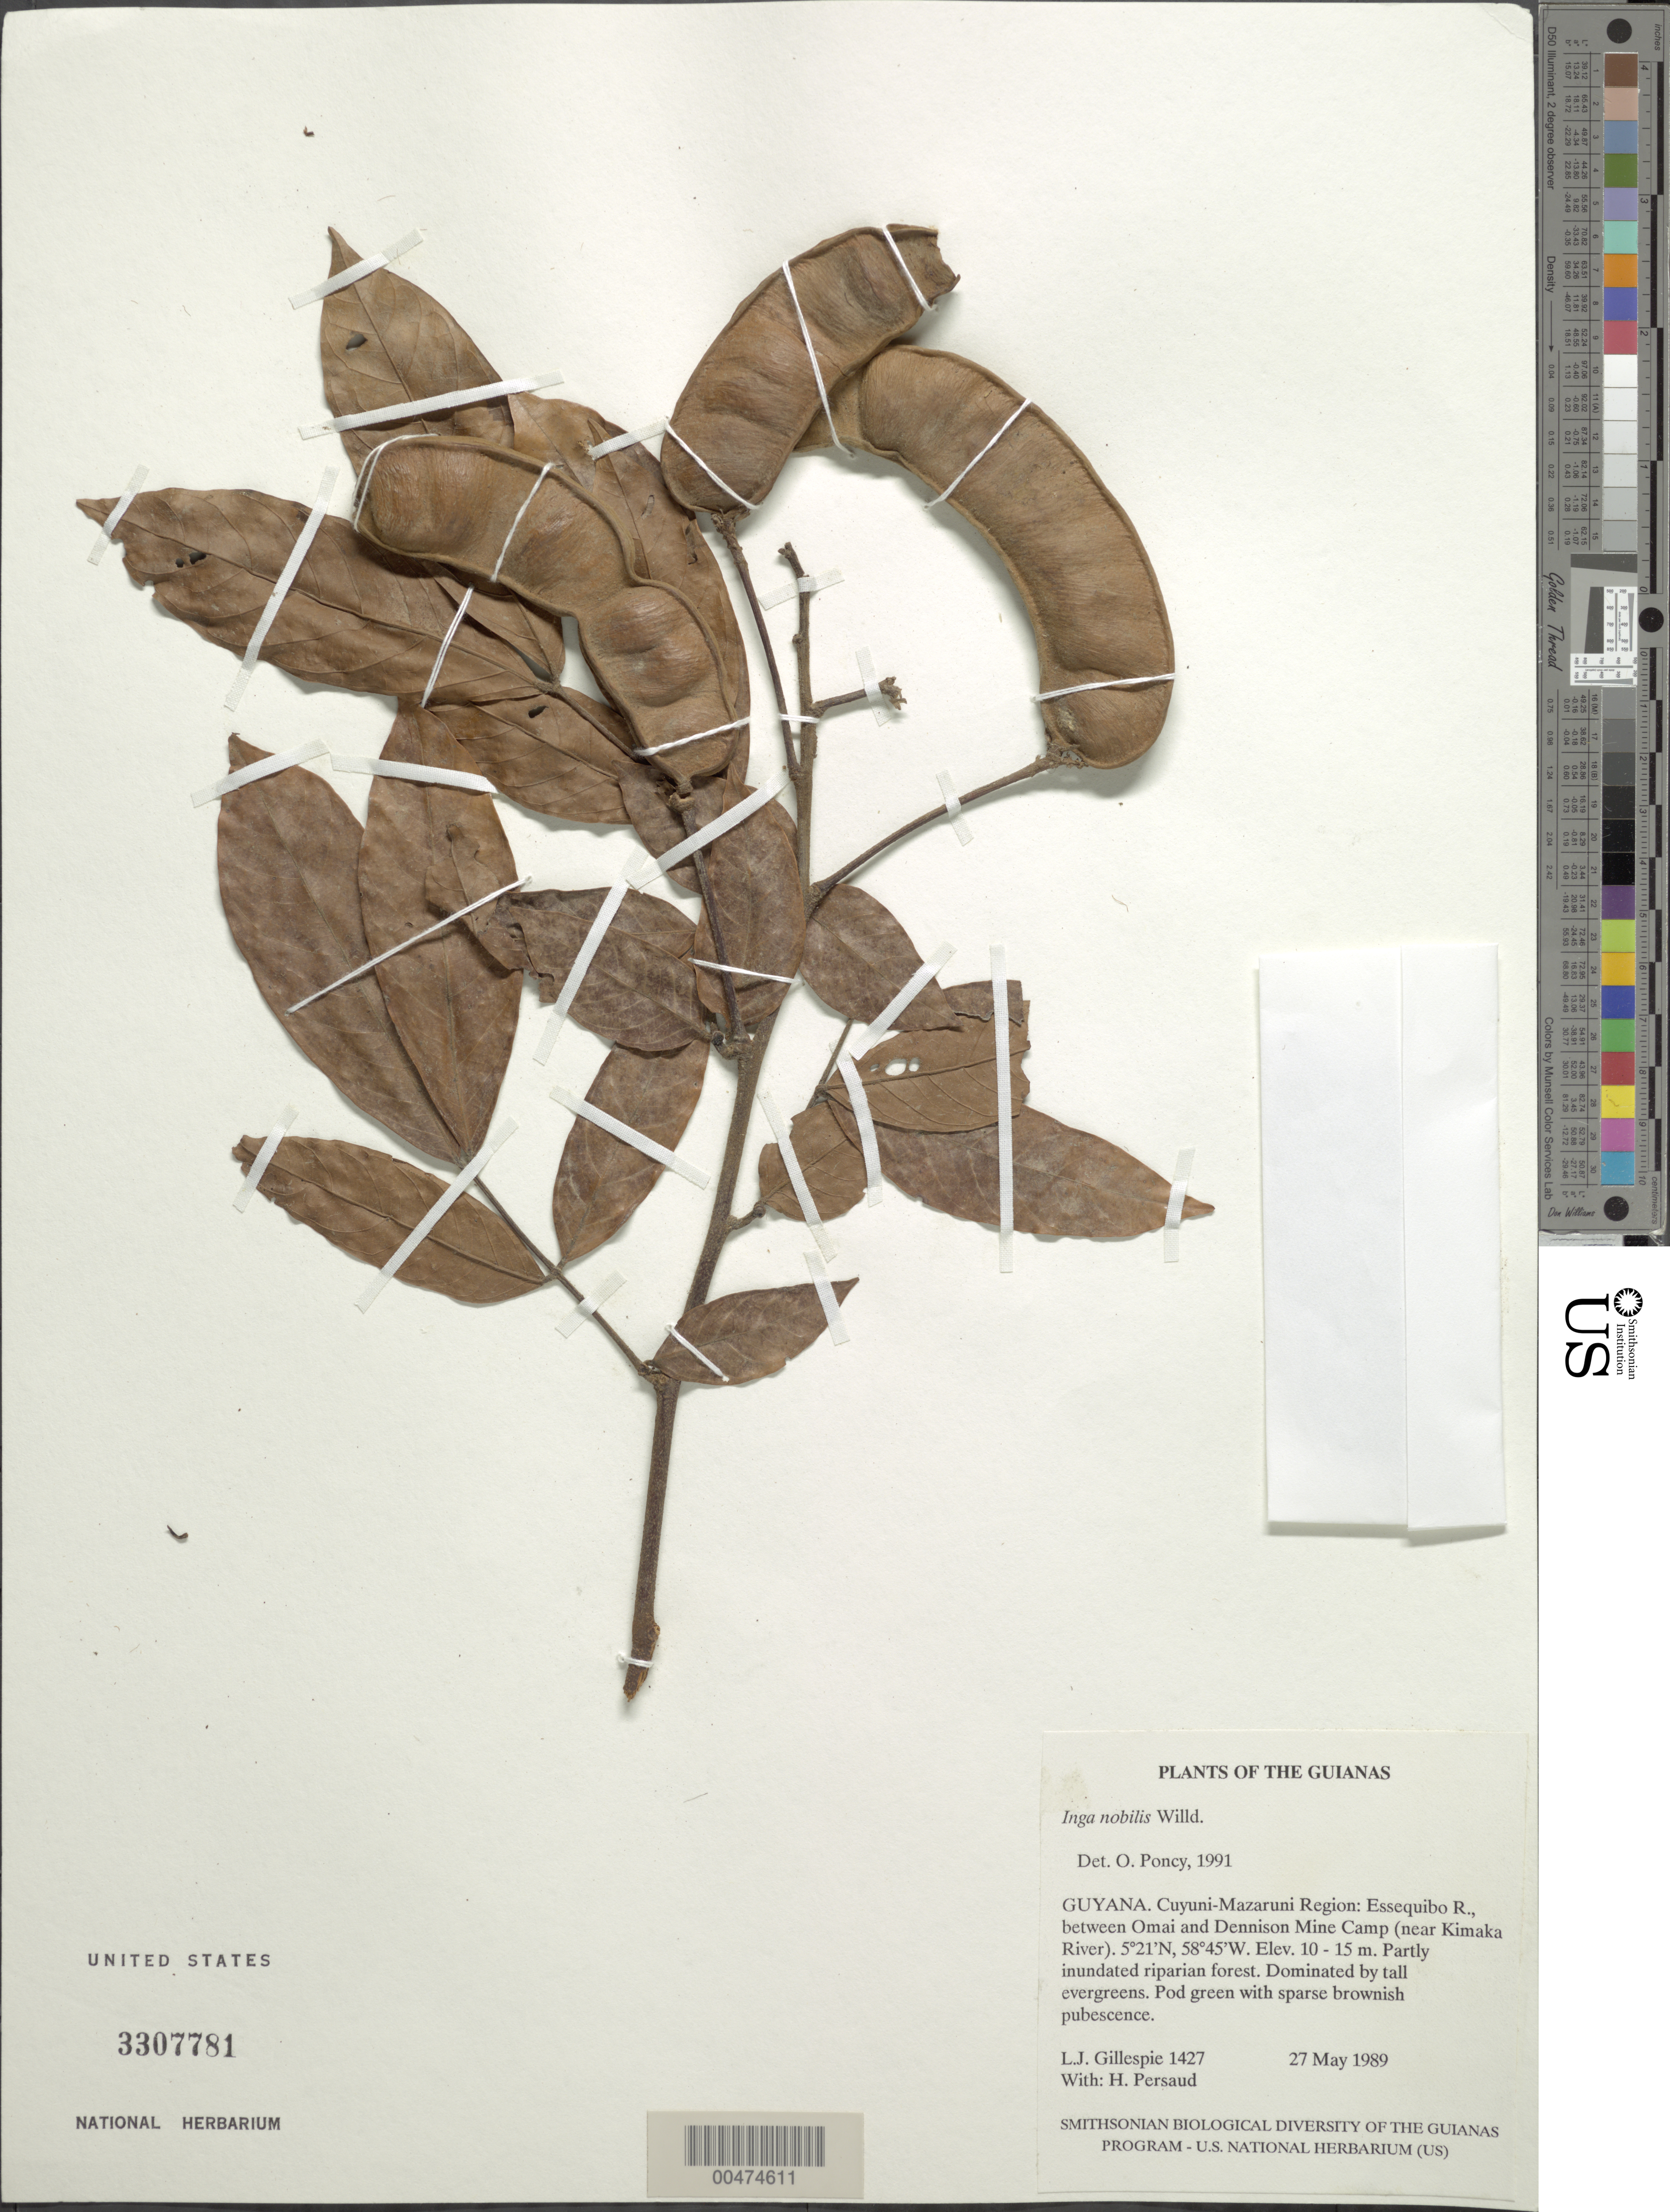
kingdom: Plantae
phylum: Tracheophyta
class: Magnoliopsida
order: Fabales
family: Fabaceae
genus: Inga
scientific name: Inga nobilis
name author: Willd.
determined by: Poncy, O.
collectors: L. J. Gillespie & H. Persaud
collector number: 1427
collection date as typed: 27 May 1989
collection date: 1989-05-27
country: Guyana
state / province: Cuyuni-Mazaruni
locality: Essequibo R., between Omai and Dennison Mine Camp (near Kumaka River)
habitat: Partly inundated riparian forest. Dominated by tall evergreens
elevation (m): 10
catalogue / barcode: US 3307781